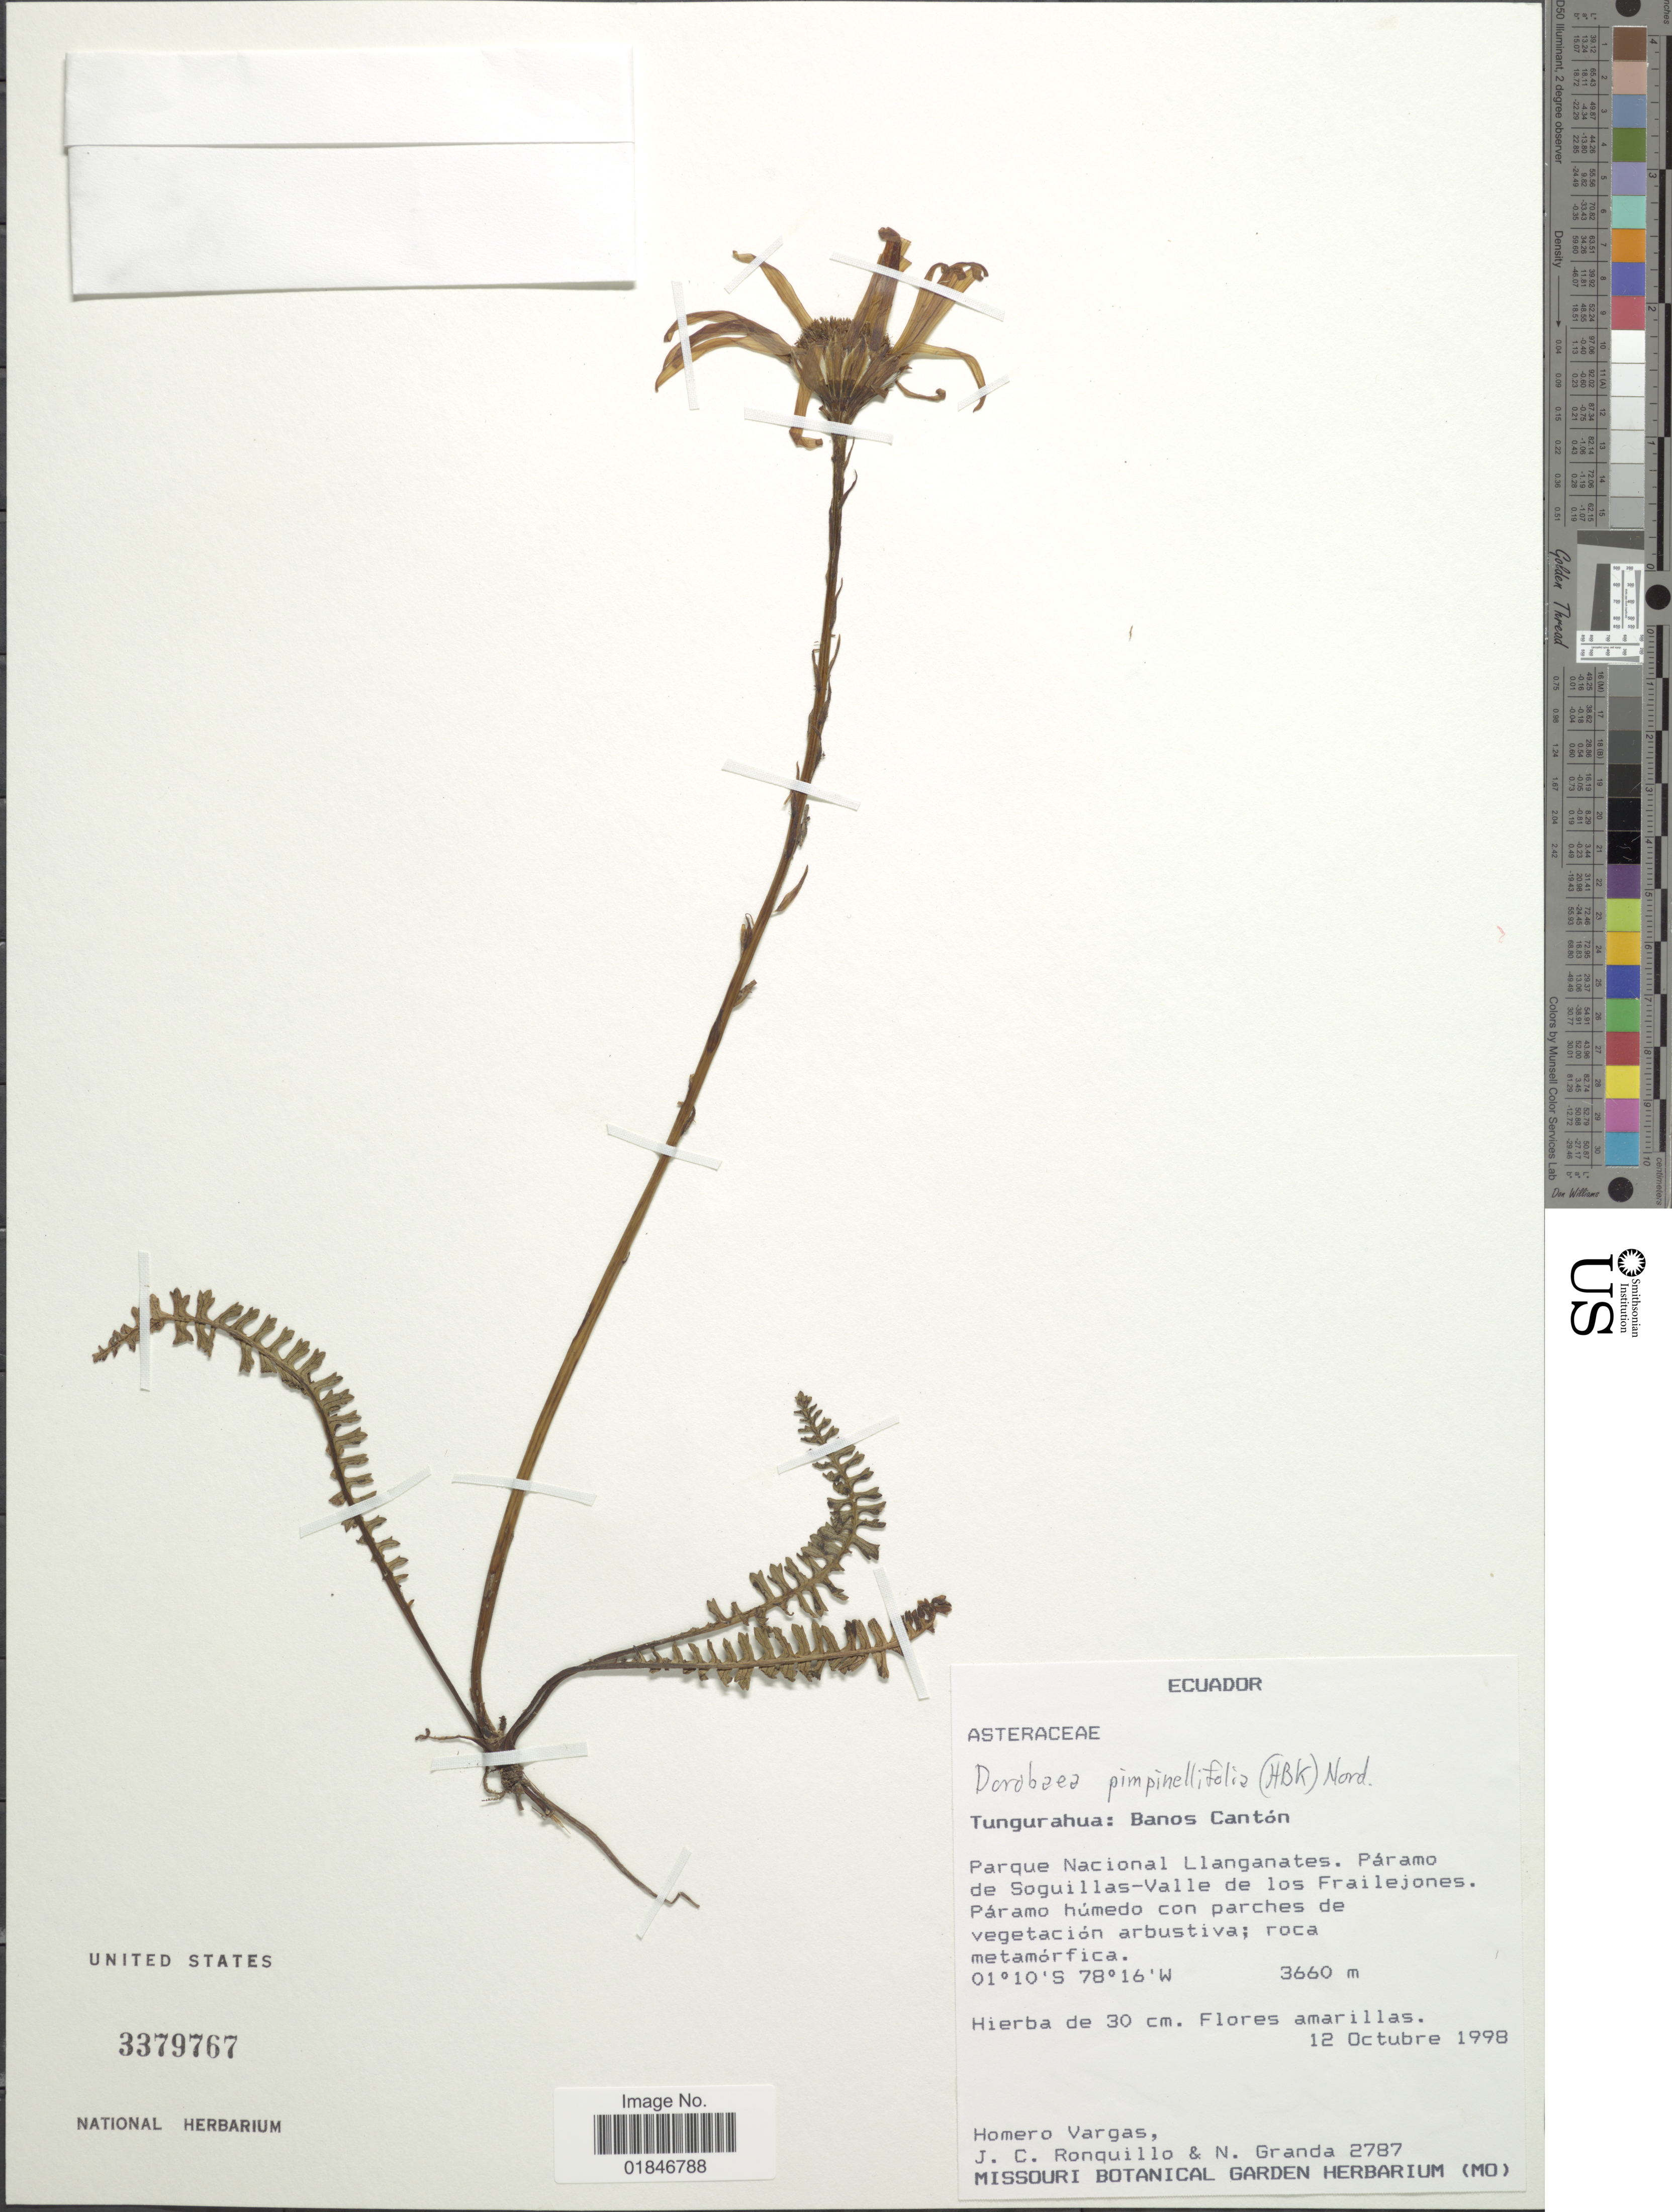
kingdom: Plantae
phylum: Tracheophyta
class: Magnoliopsida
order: Asterales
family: Asteraceae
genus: Dorobaea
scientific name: Dorobaea pimpinellifolia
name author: (Kunth) B. Nord.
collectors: H. Vargas, J. Ronquillo & N. Granda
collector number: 2787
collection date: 1998-10-12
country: Ecuador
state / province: Tungurahua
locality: Tungurahua: Banos Canton. Parque Nacional Llanganates. Parami de Soquillas-Valle de los Frailejones. Paramo Humedo con parches de vegetacion arbustiva.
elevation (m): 3660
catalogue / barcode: US 3379767